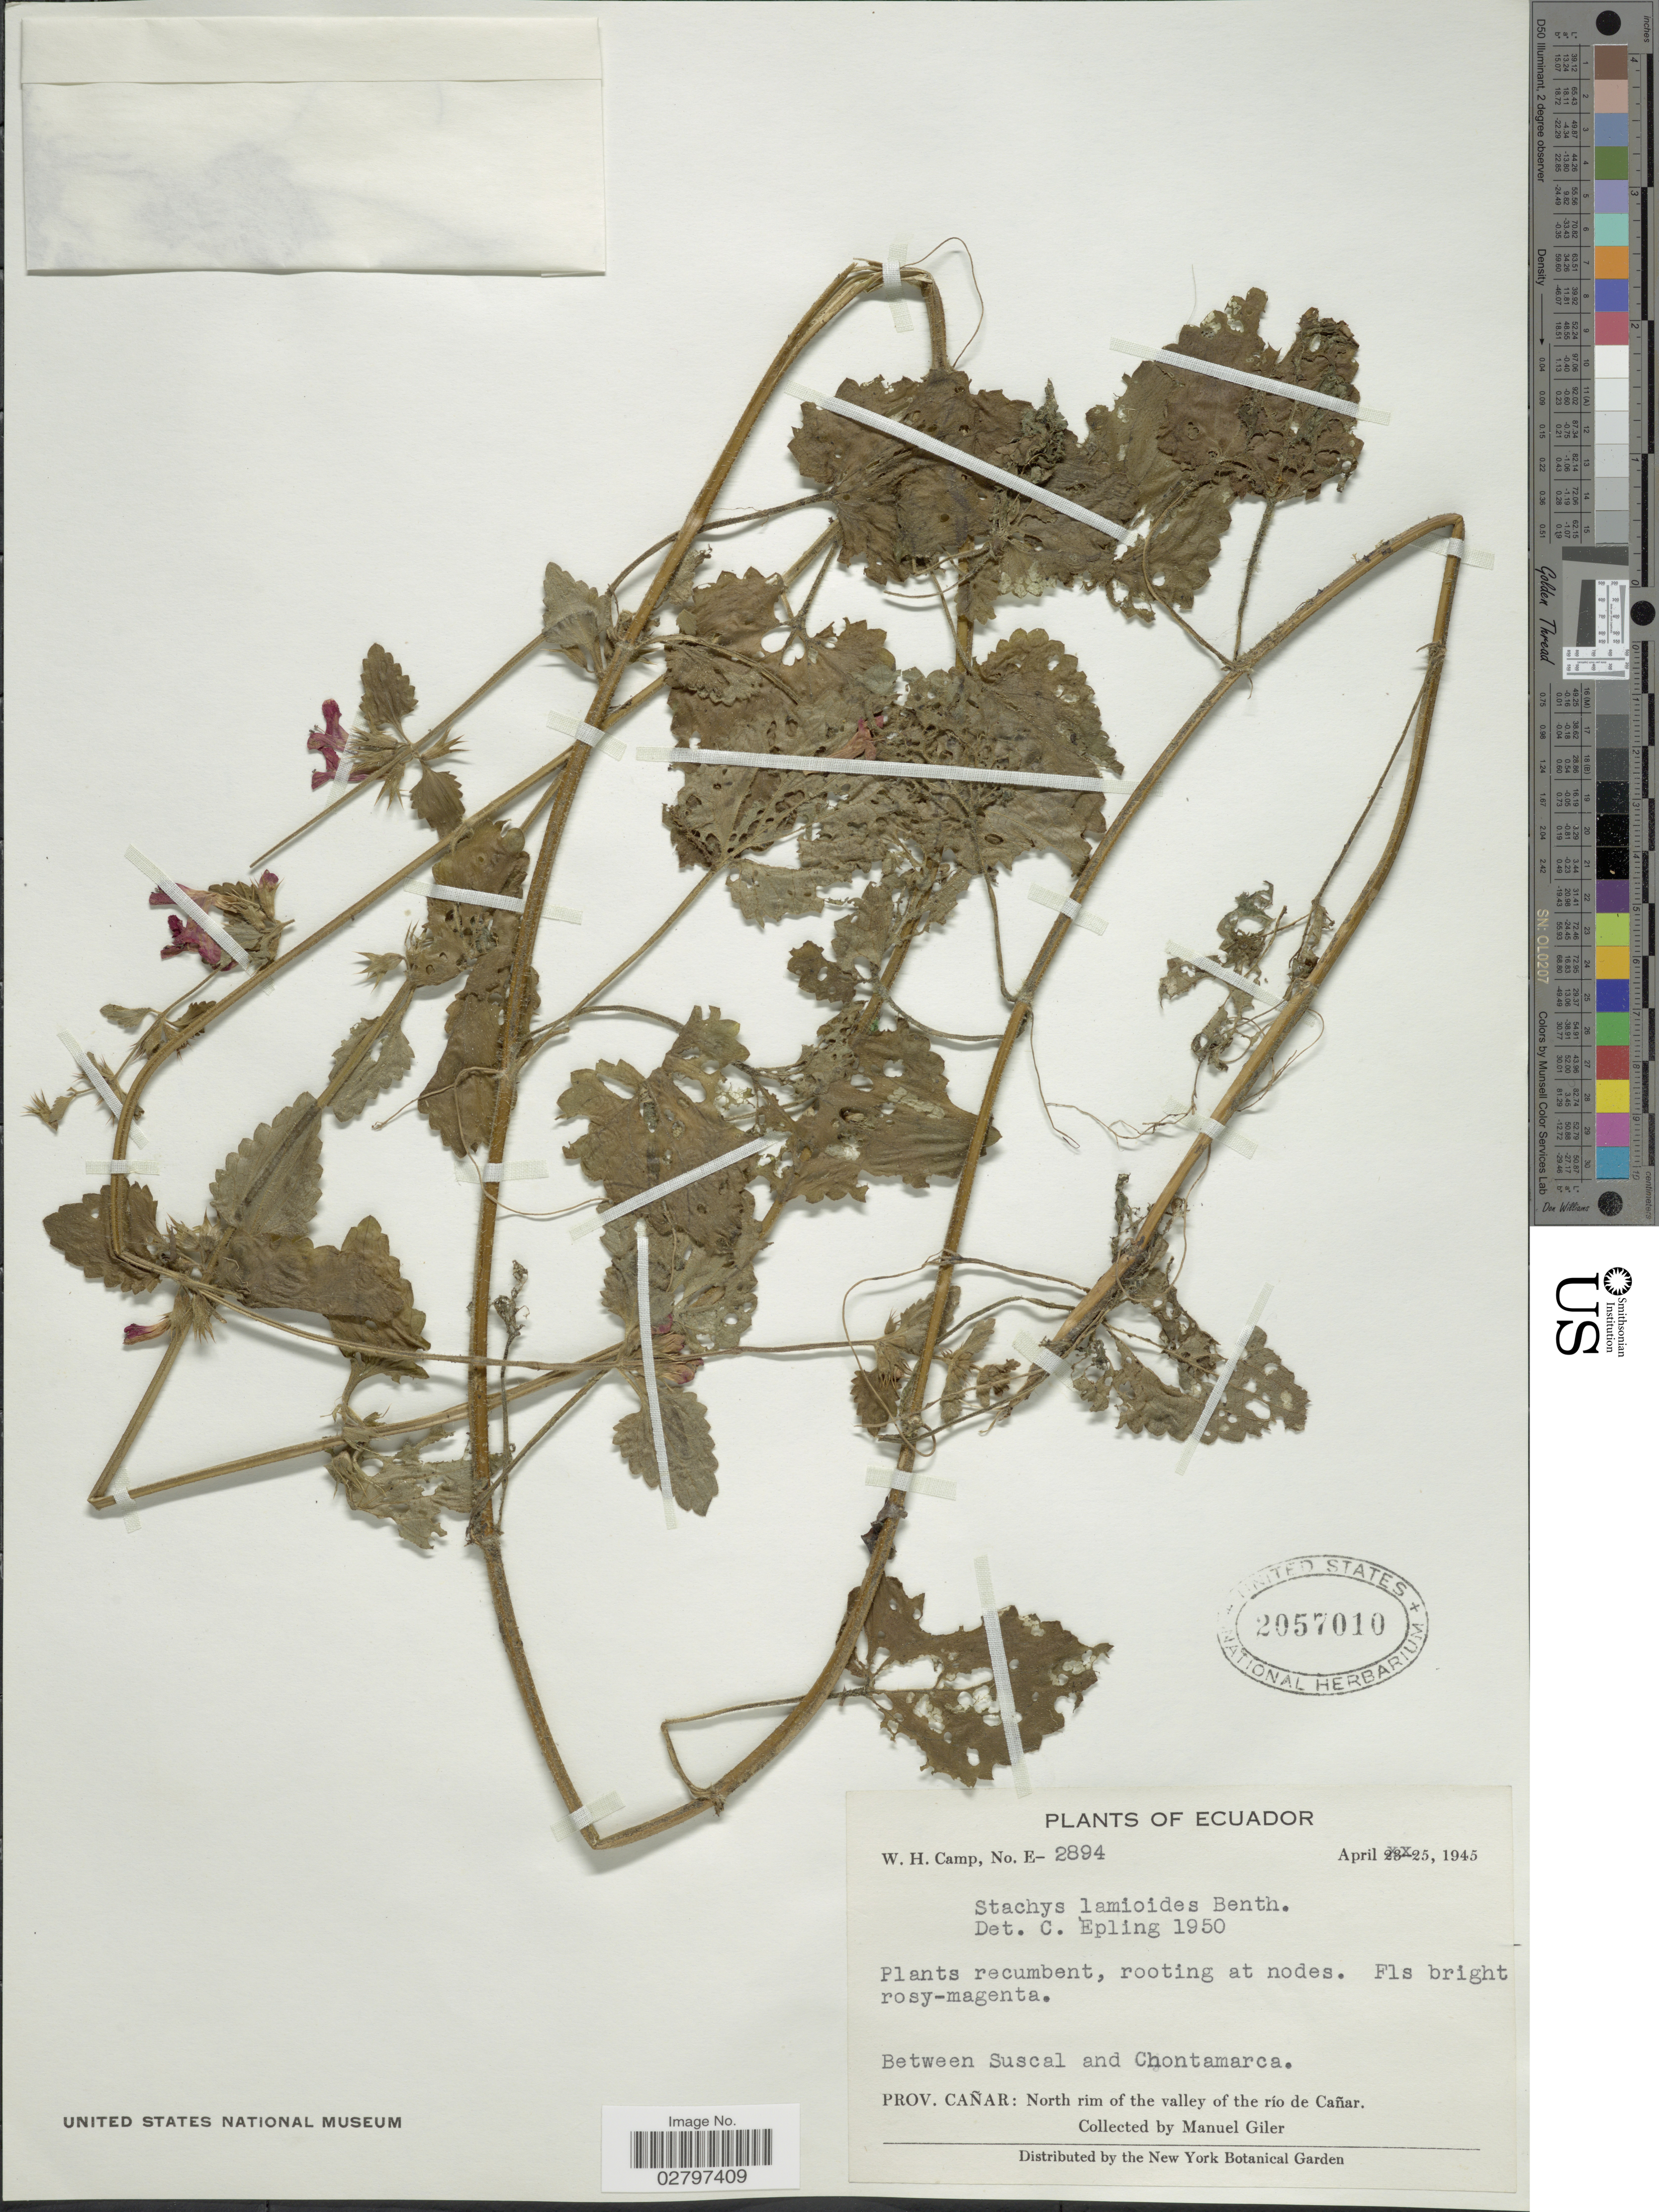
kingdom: Plantae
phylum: Tracheophyta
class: Magnoliopsida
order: Lamiales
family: Lamiaceae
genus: Stachys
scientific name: Stachys lamioides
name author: Benth.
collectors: M. Gíler & W. H. Camp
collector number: E-2894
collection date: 1945-04-25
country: Ecuador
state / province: Cañar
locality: Between Suscal and Chontamarca, North rim of the valley of the río de Canar.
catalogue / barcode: US 2057010